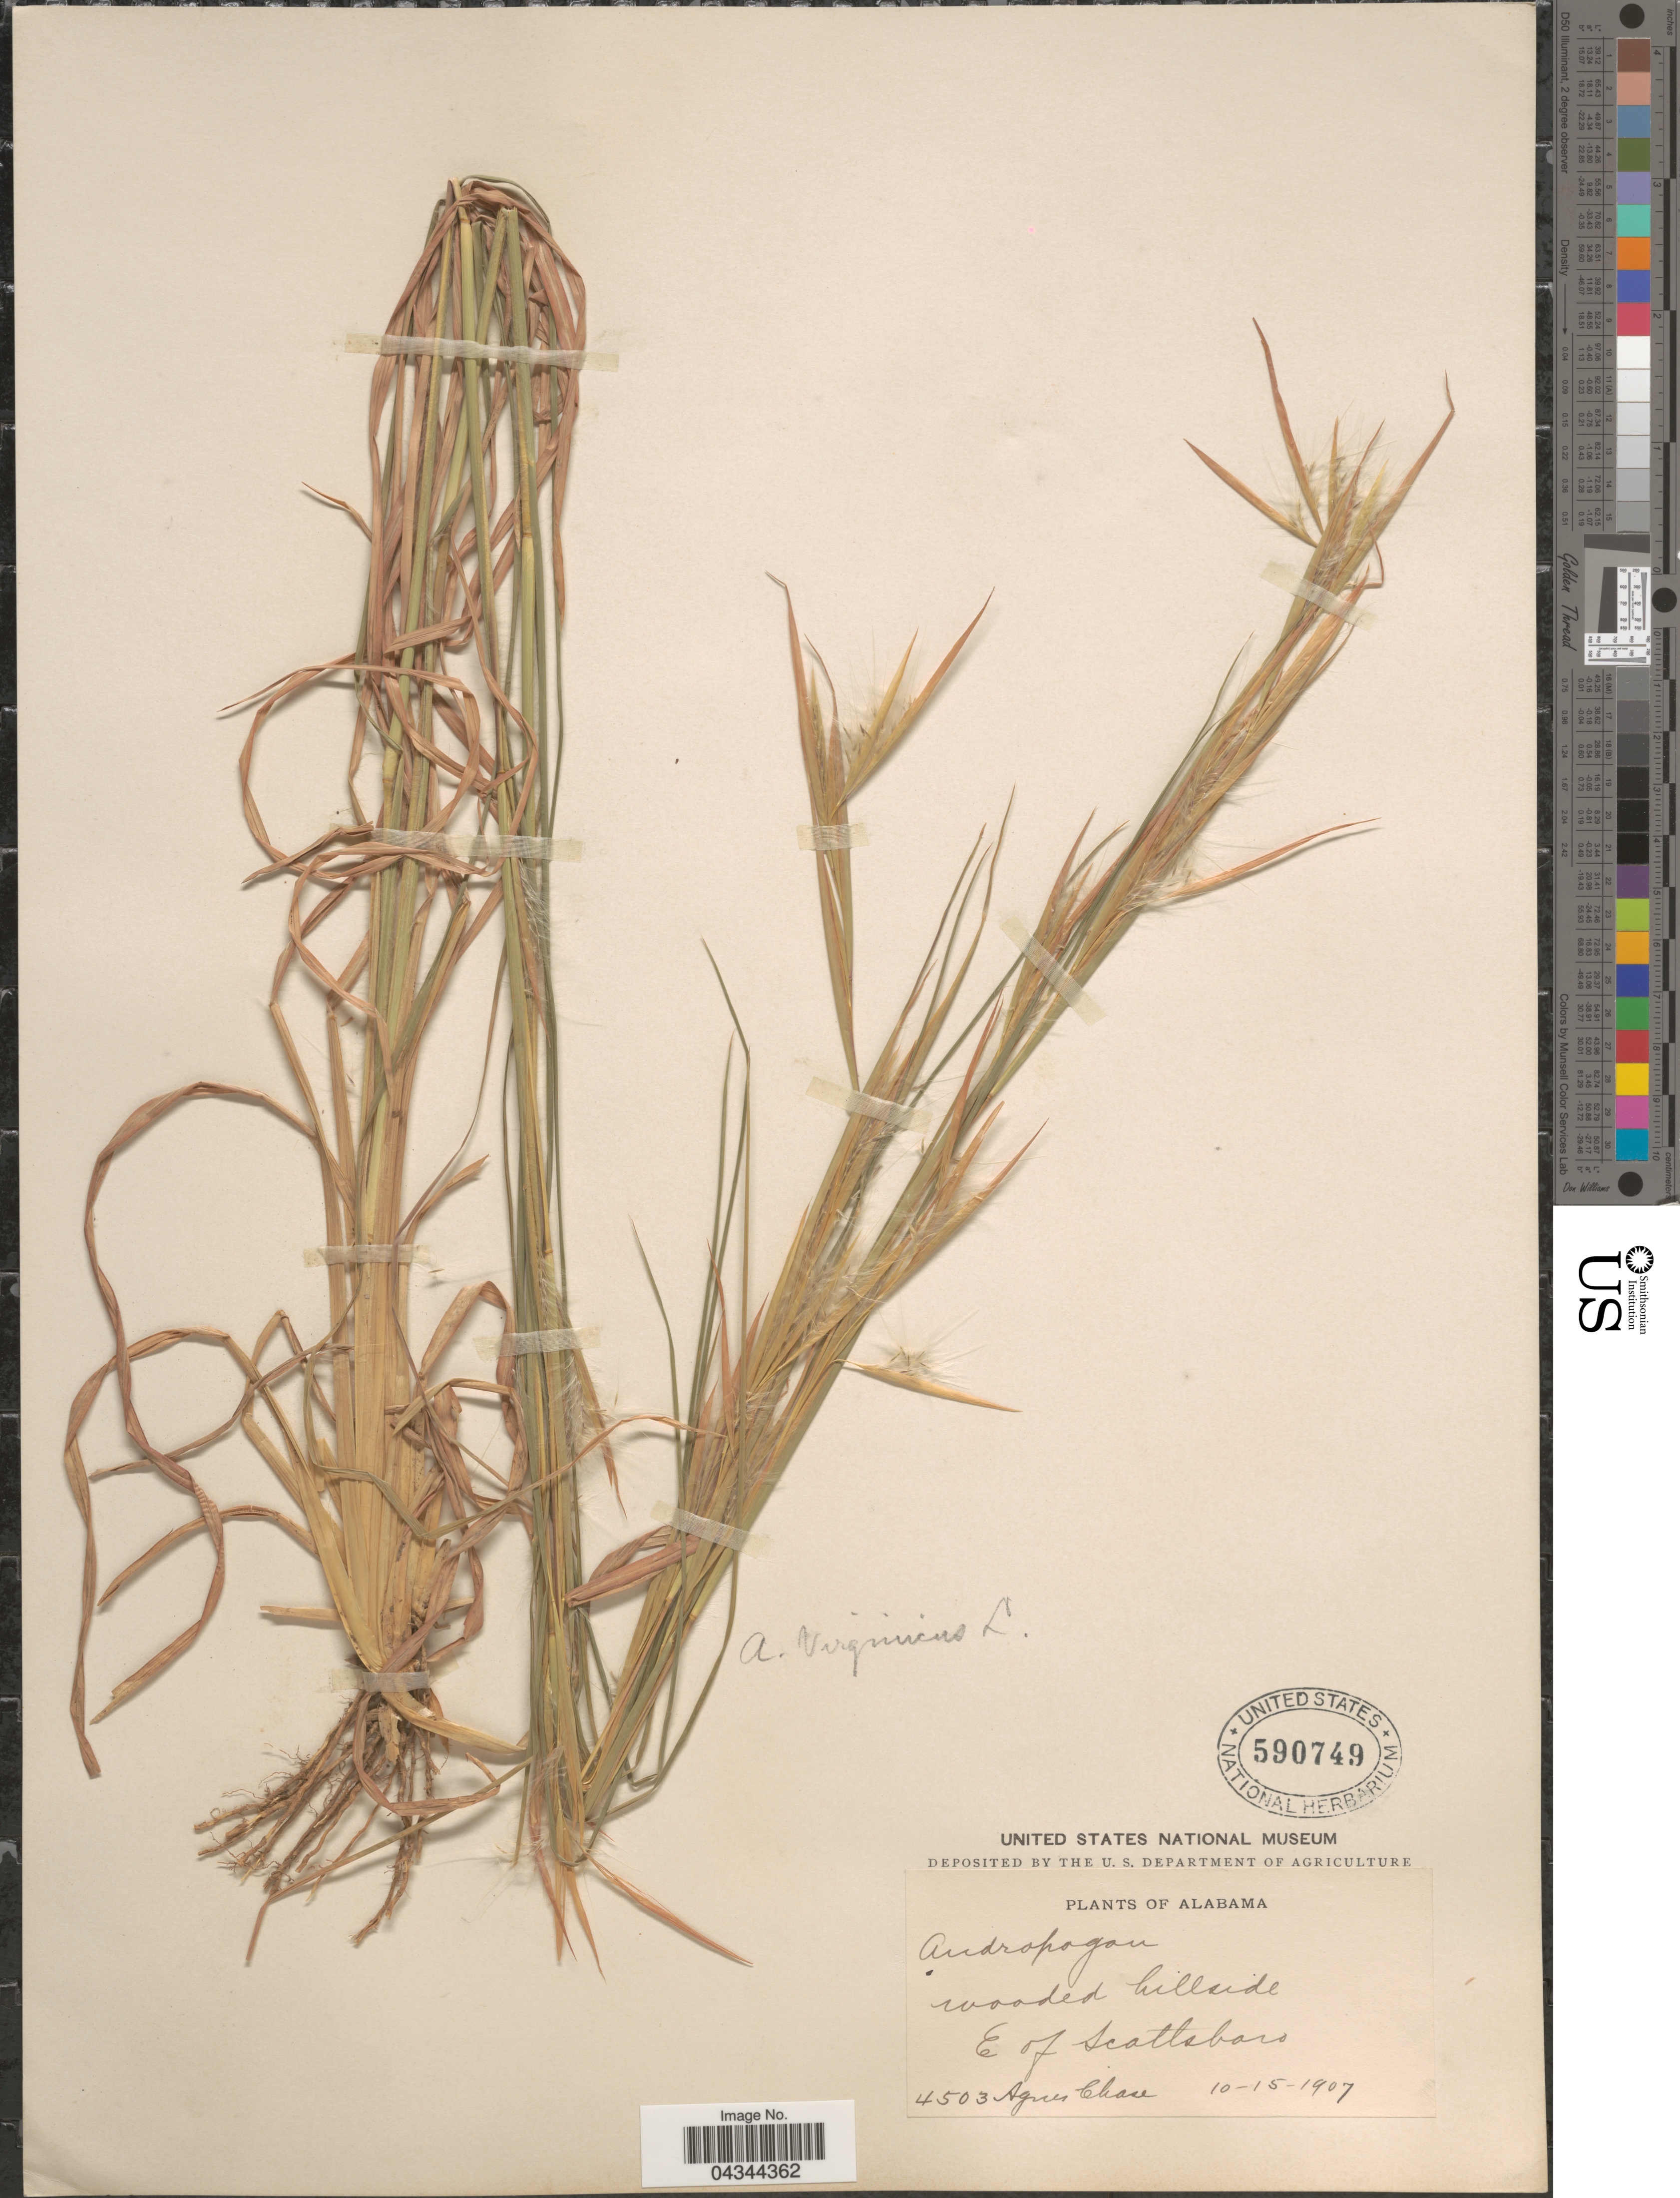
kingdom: Plantae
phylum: Tracheophyta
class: Liliopsida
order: Poales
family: Poaceae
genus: Andropogon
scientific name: Andropogon virginicus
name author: L.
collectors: A. Chase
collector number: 4503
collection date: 1907-10-15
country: United States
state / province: Alabama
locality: E of Scottsboro.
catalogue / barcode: US 590749